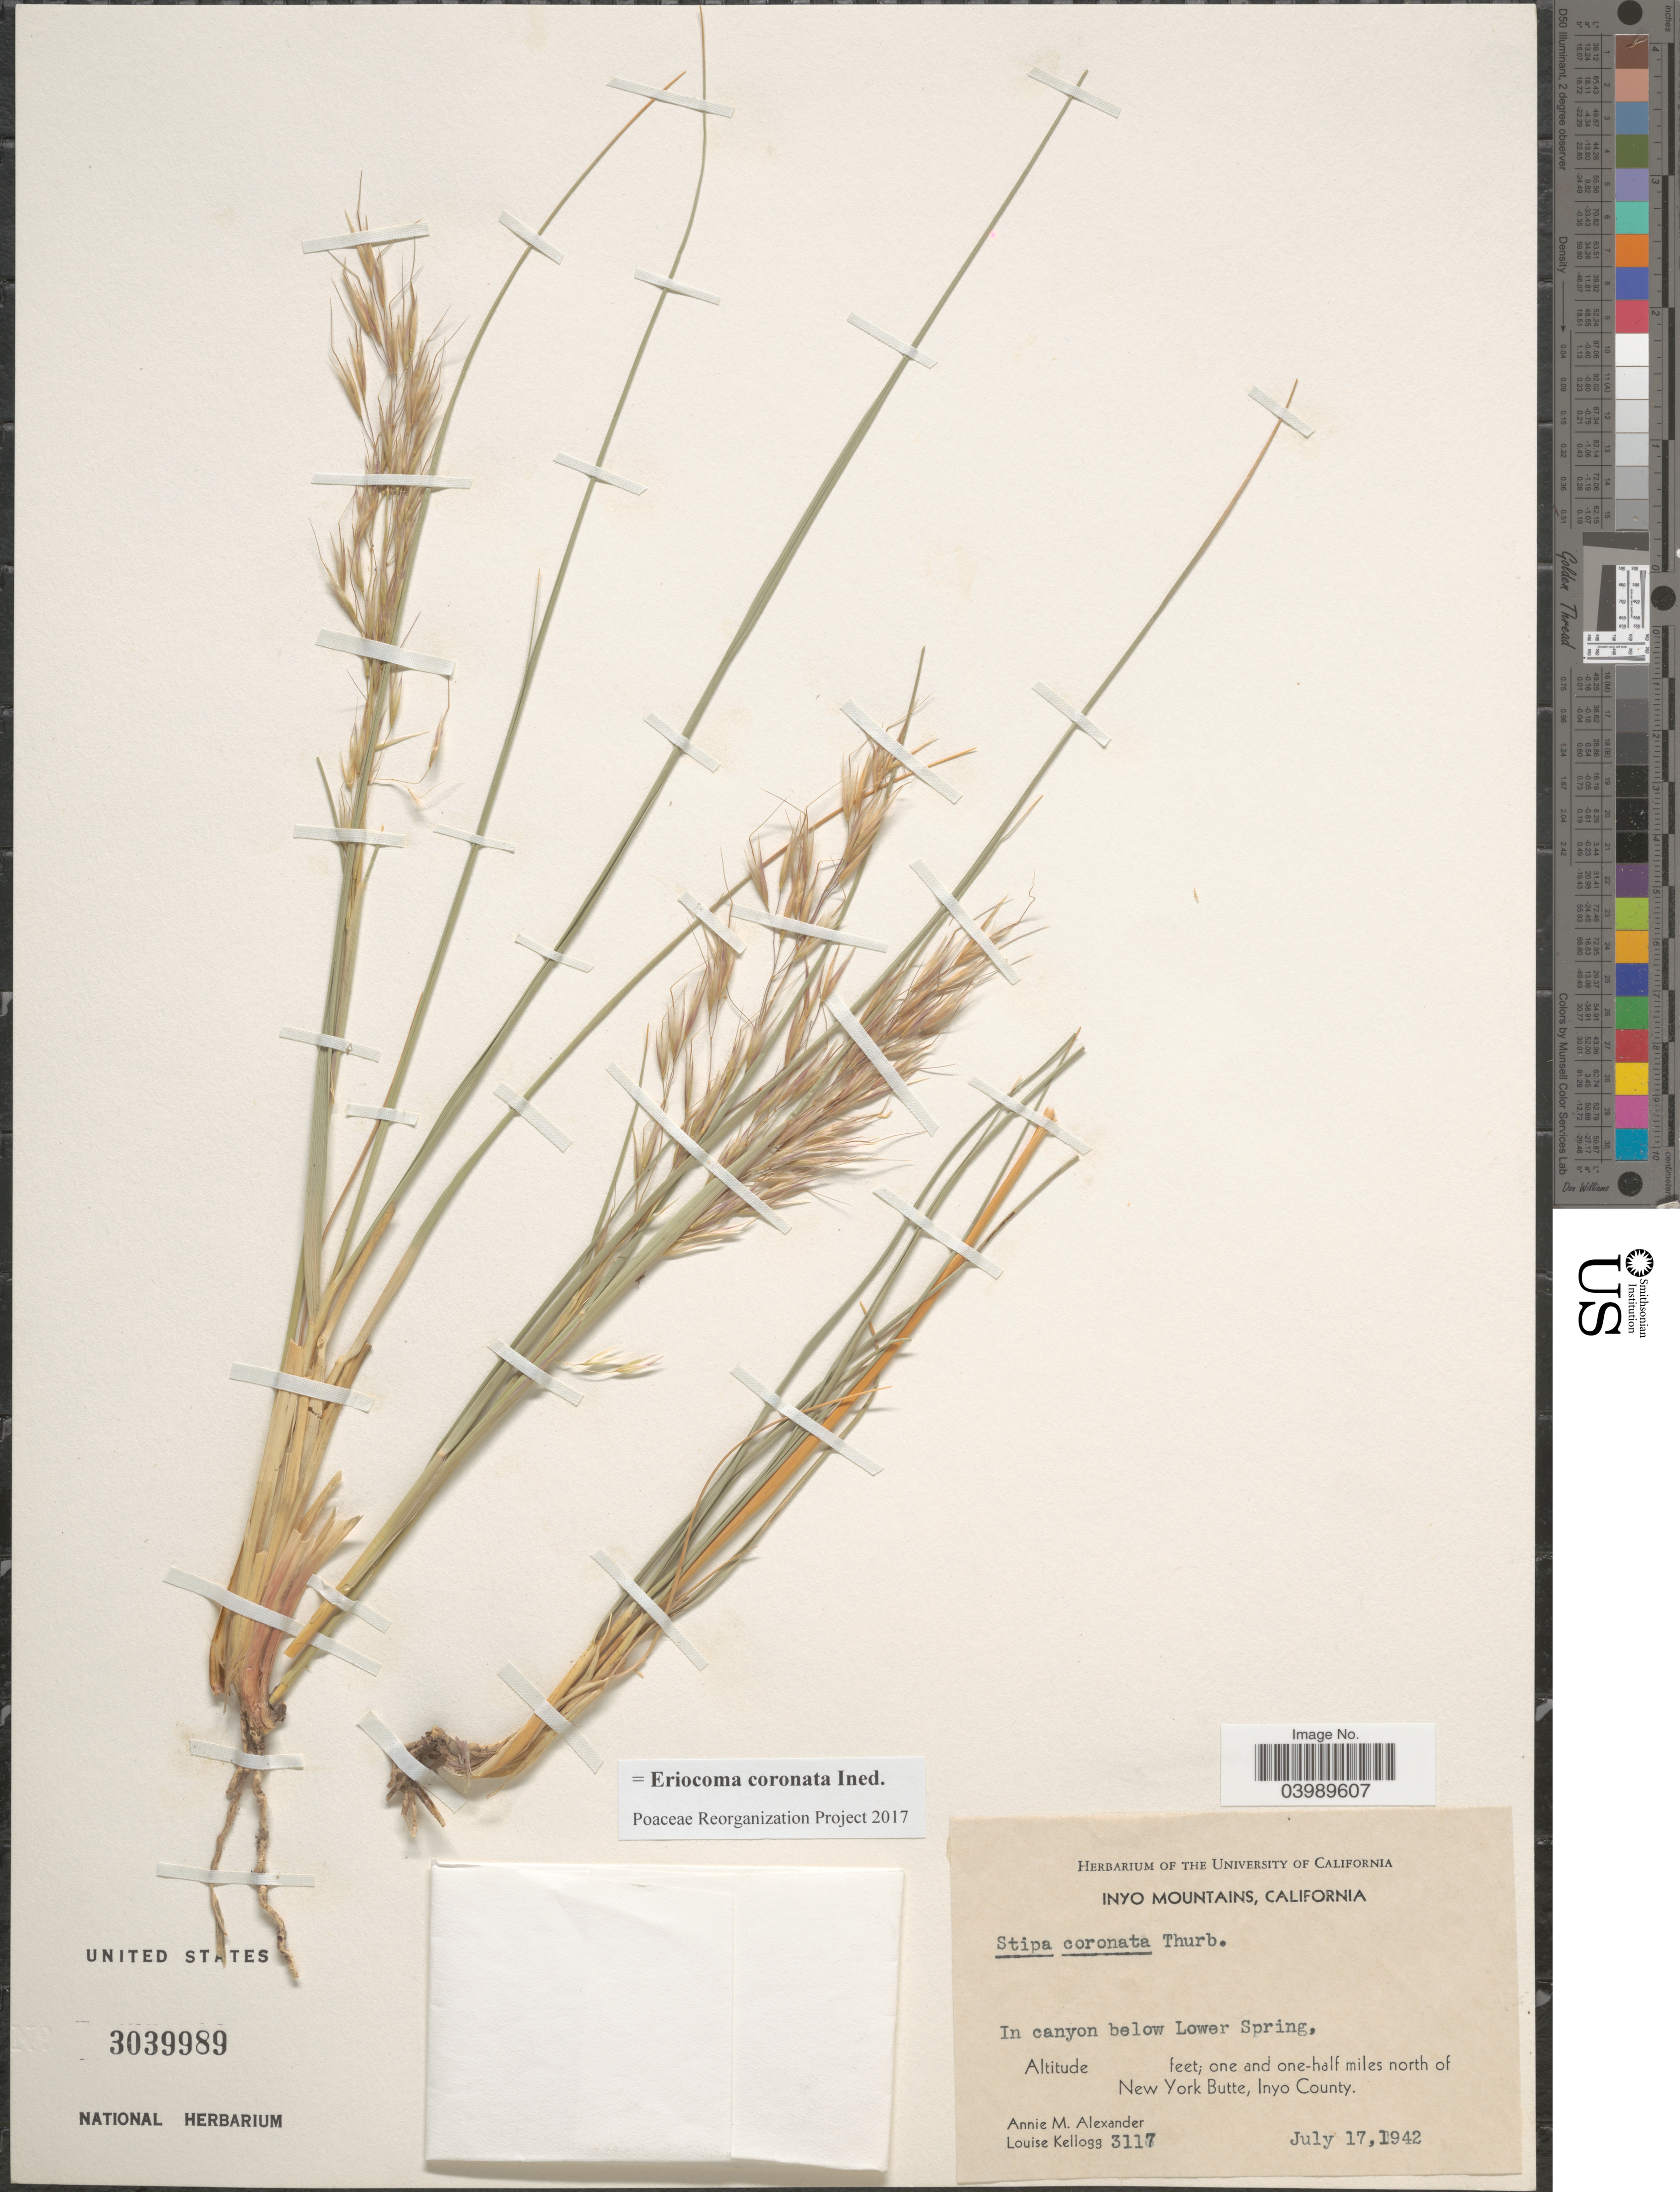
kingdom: Plantae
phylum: Tracheophyta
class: Liliopsida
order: Poales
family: Poaceae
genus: Eriocoma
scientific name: Eriocoma coronata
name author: (Thurb.) Romasch.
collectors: A. M. Alexander & L. Kellogg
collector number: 3117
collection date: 1942-07-17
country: United States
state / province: California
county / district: Inyo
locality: Inyo Mountains. In canyon below Lower Spring, one and one-half miles north of New York Butte, Inyo County.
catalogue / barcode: US 3039989